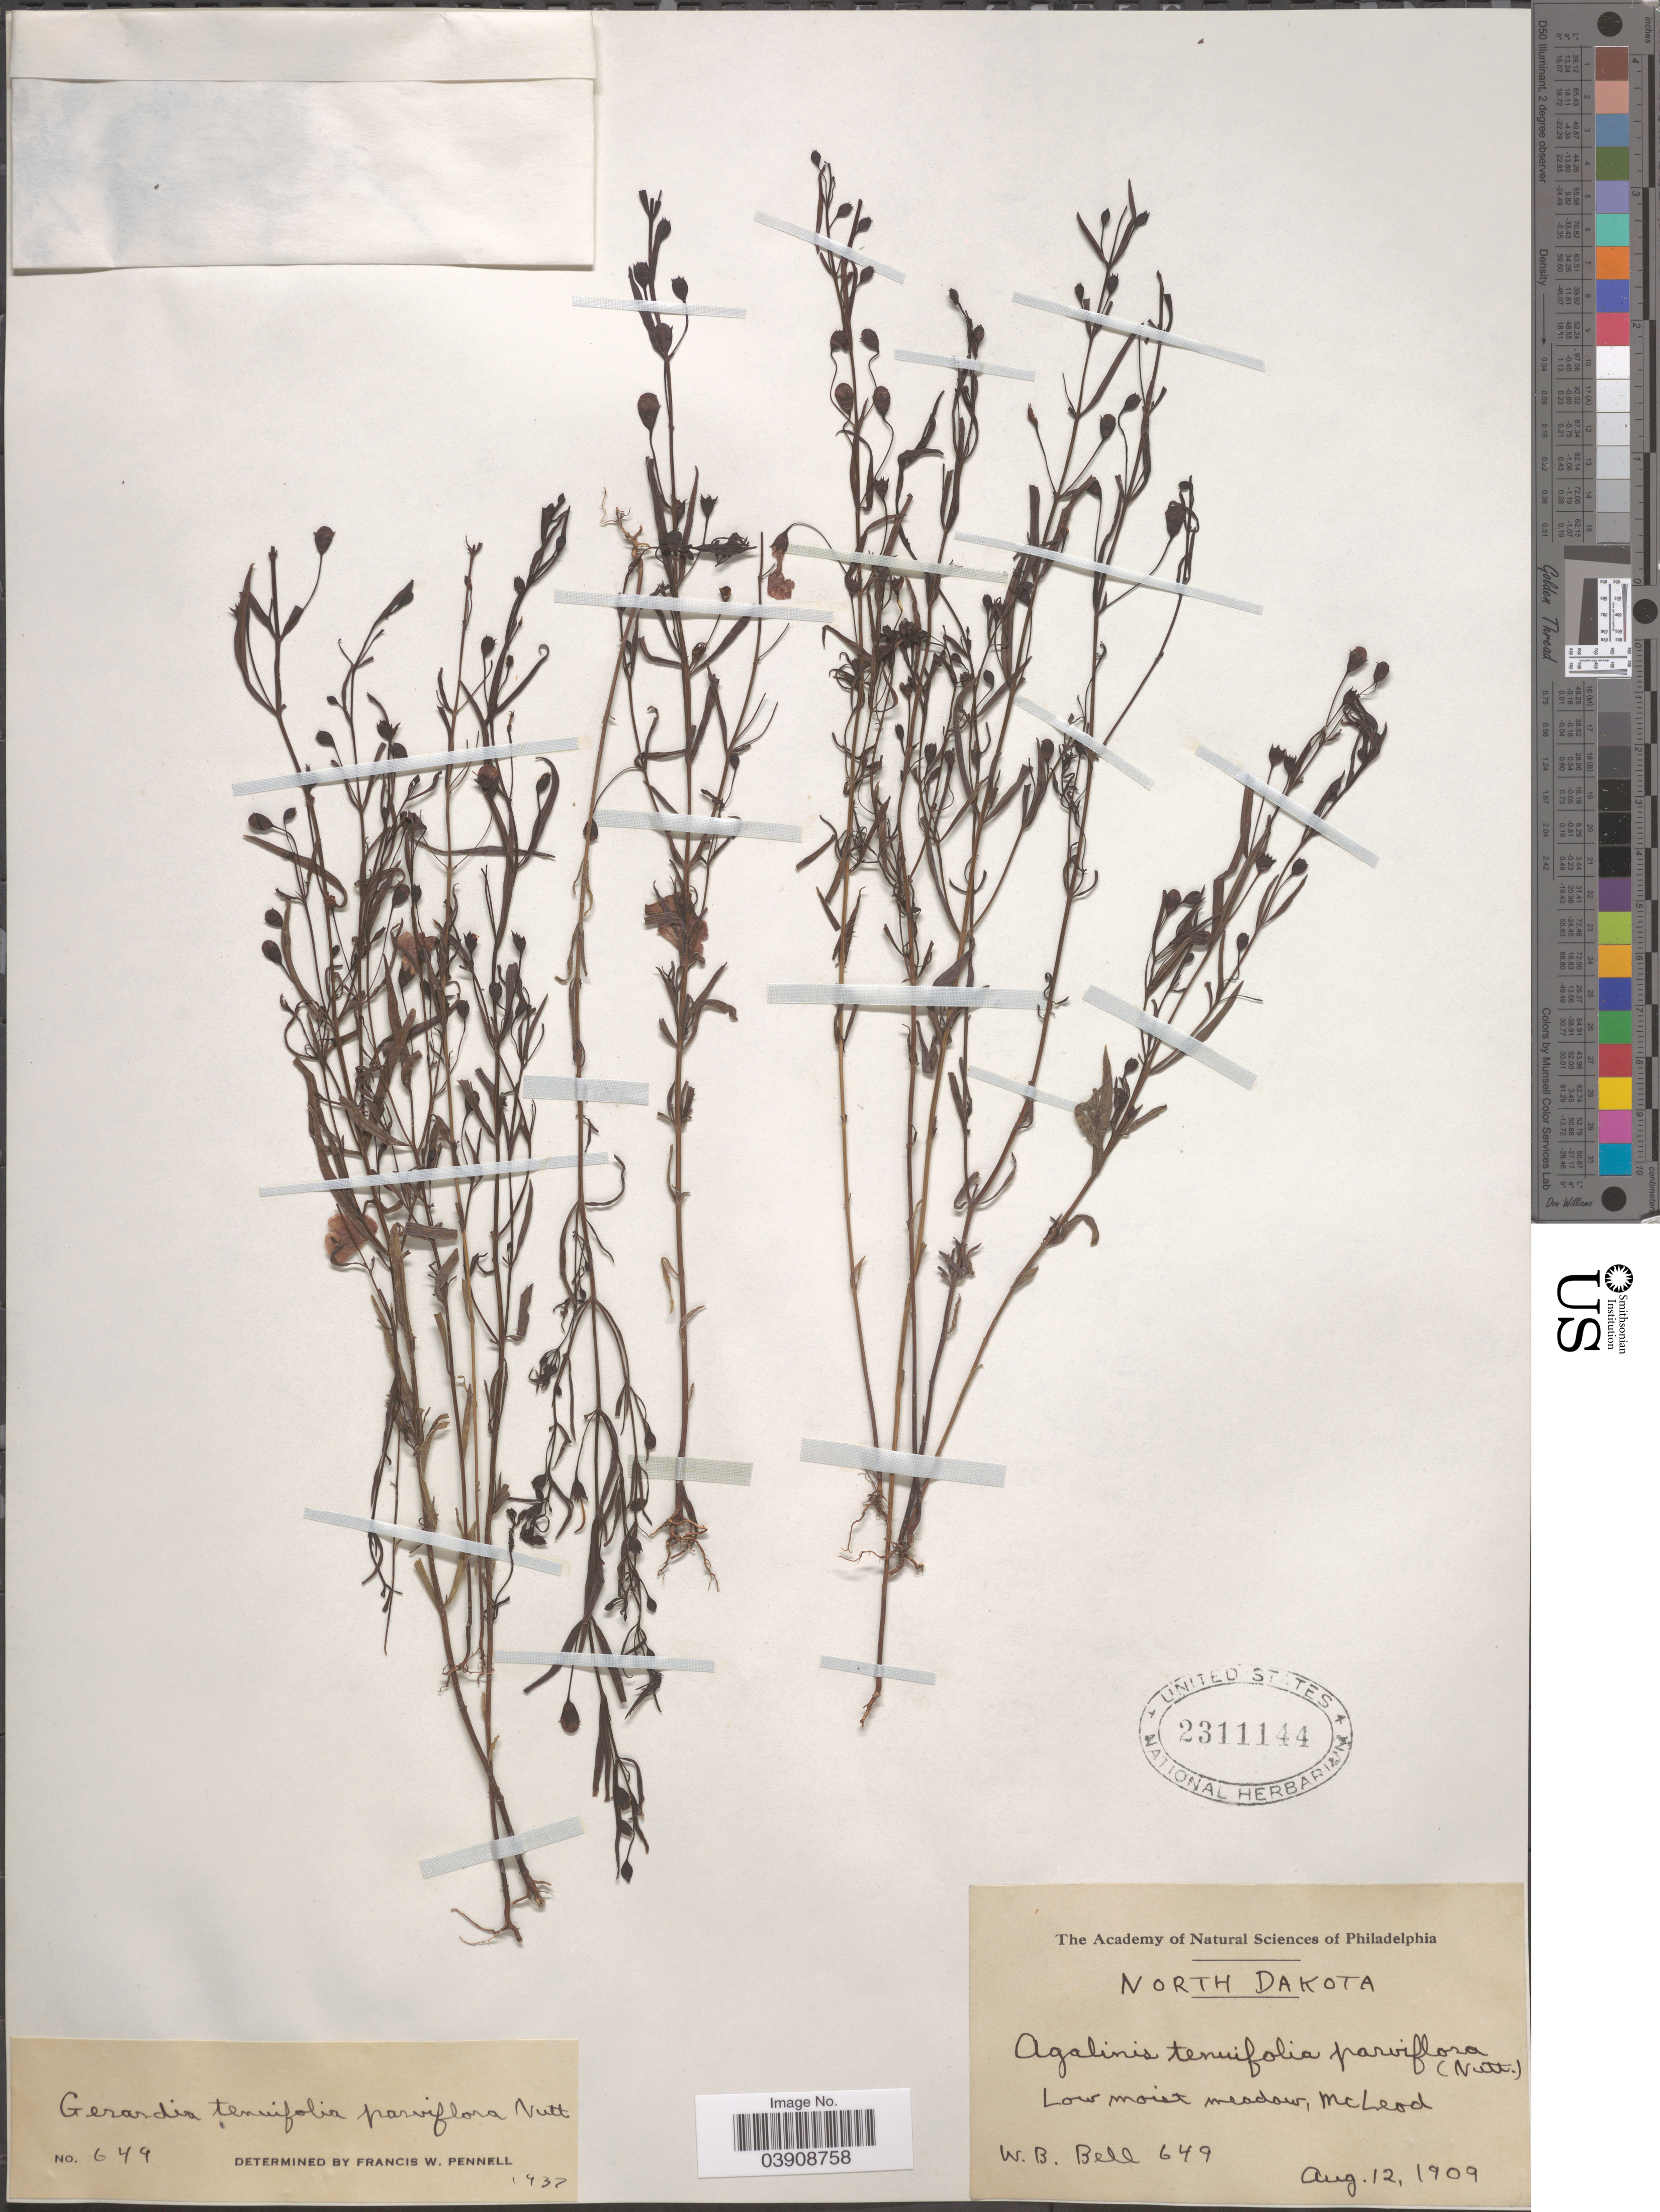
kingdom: Plantae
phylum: Tracheophyta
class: Magnoliopsida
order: Lamiales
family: Orobanchaceae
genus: Agalinis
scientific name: Agalinis tenuifolia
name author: (Vahl) Raf.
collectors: W. Bell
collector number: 649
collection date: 1909-08-12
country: United States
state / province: North Dakota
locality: Low moist meadow, McLeod.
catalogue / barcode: US 2311144